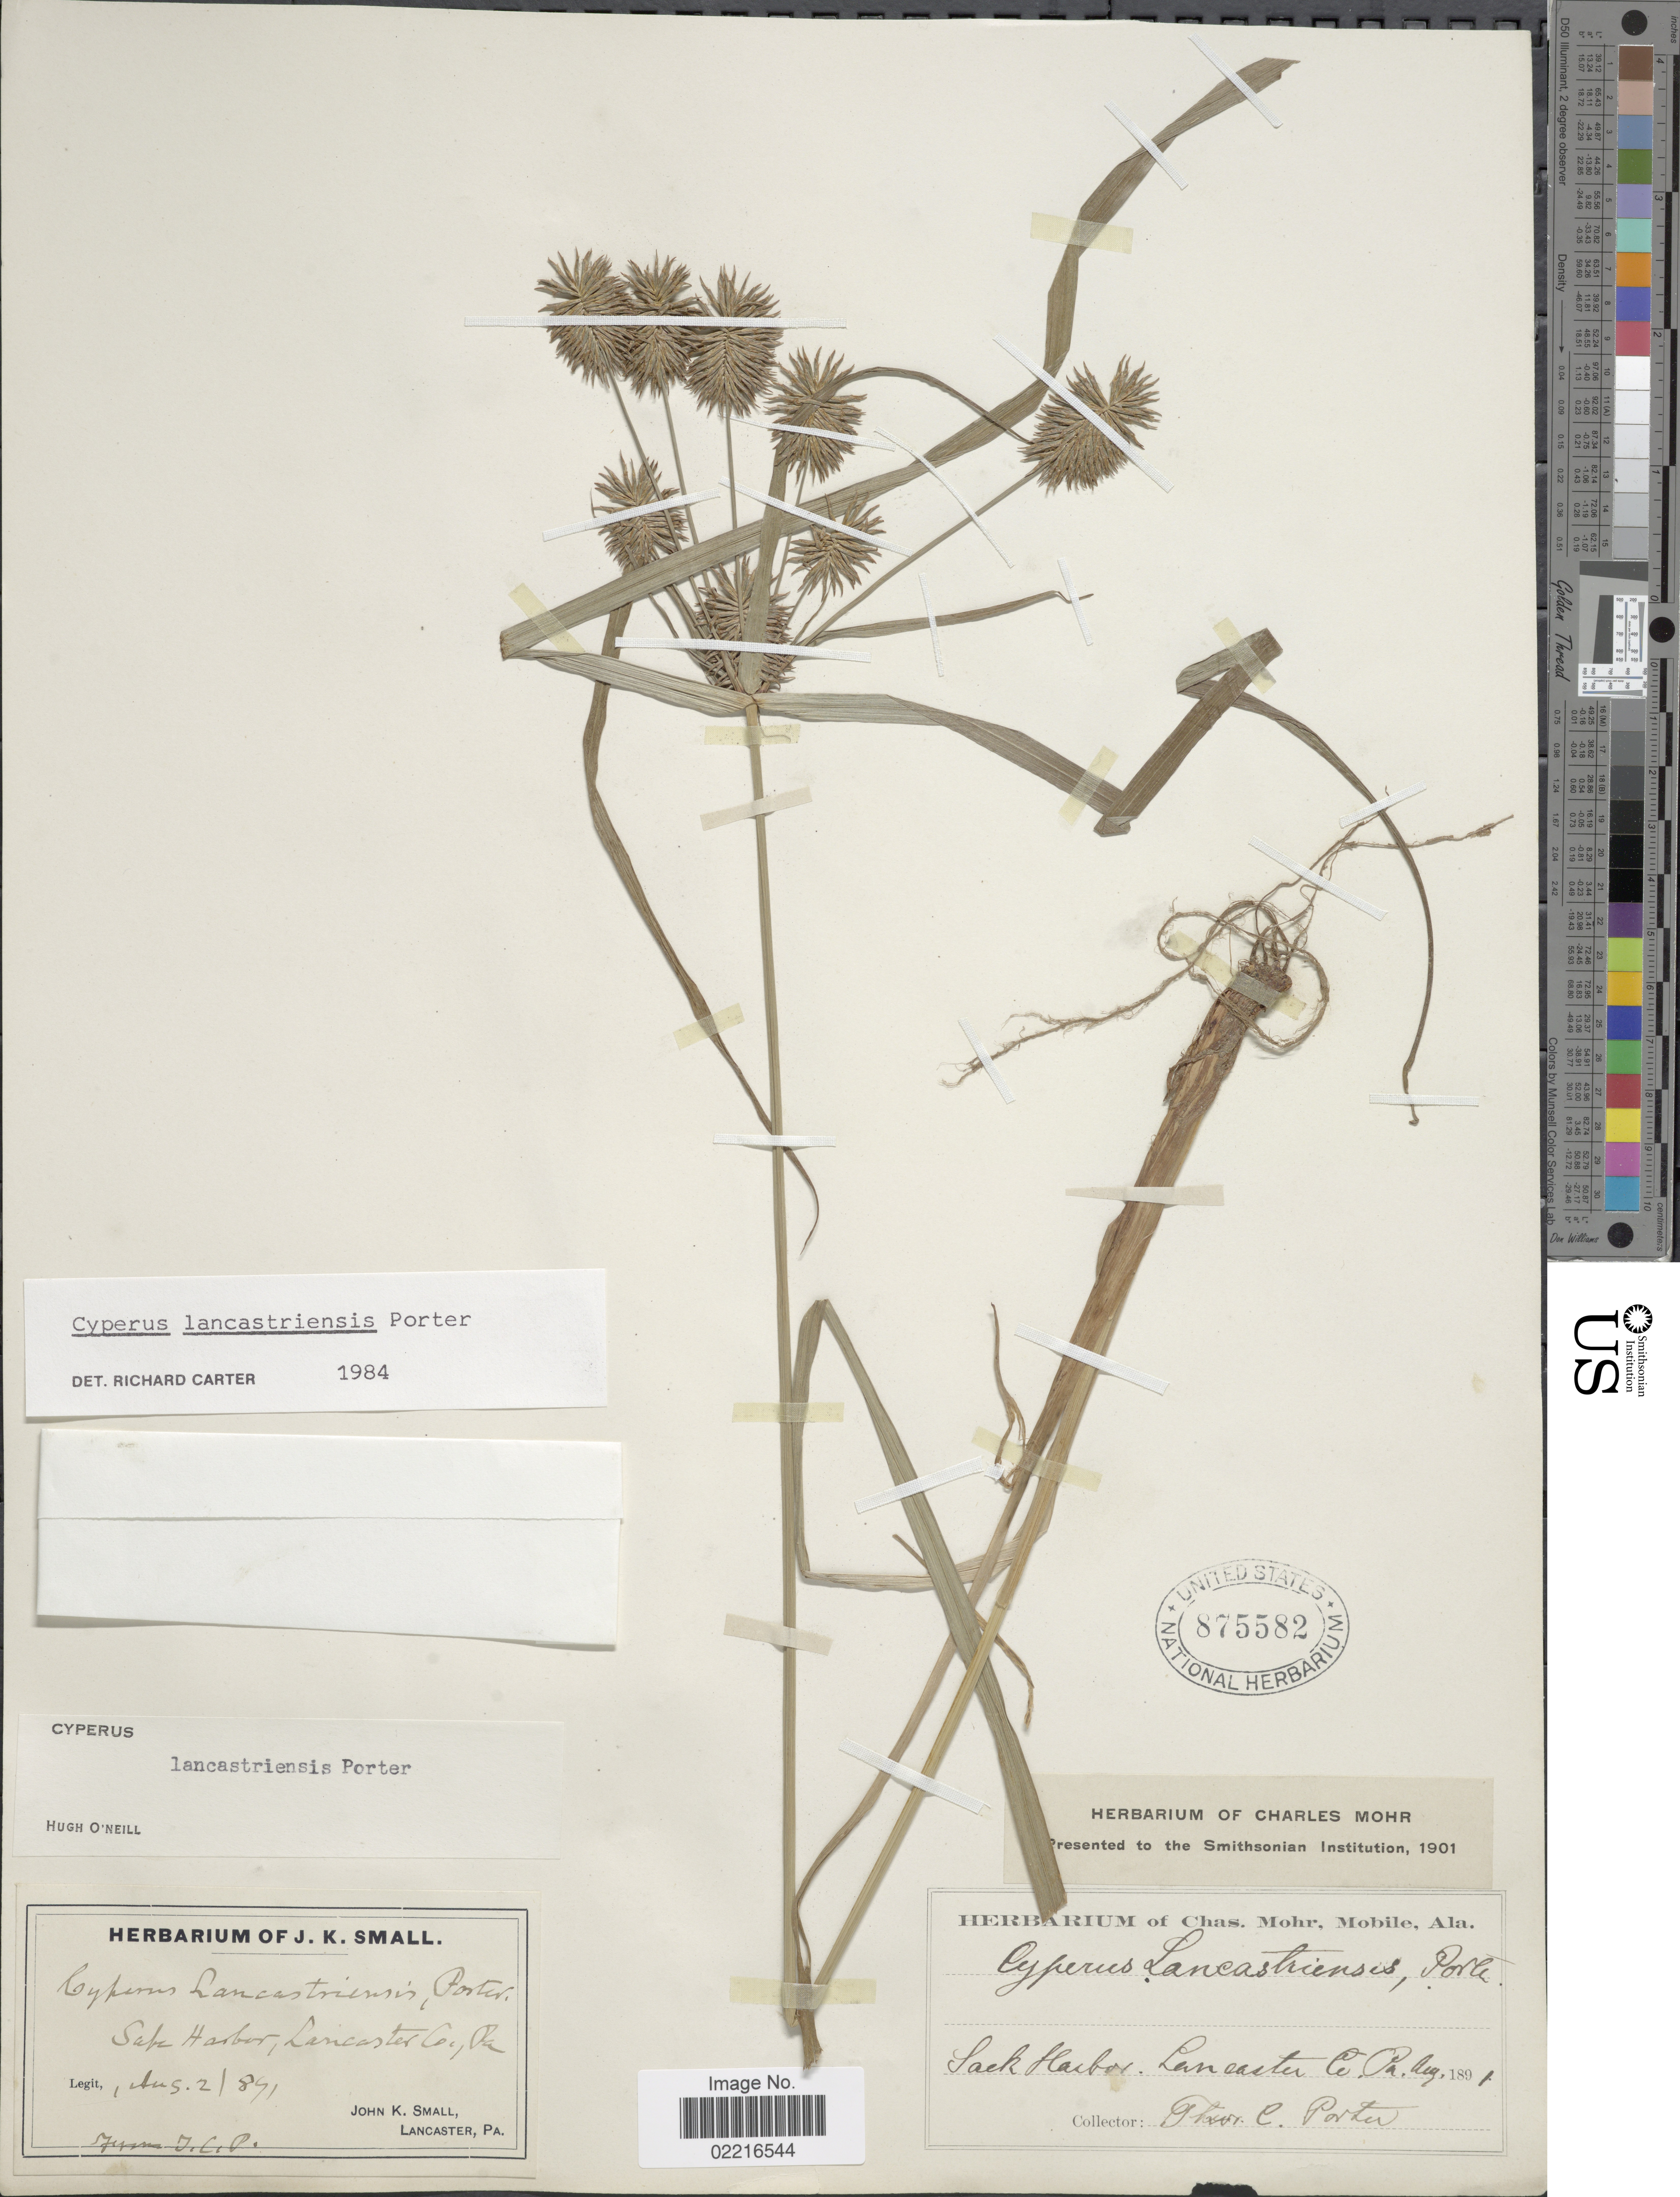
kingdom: Plantae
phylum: Tracheophyta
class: Liliopsida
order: Poales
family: Cyperaceae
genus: Cyperus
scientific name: Cyperus lancastriensis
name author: Porter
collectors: J. K. Small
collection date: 1891-08-02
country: United States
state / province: Pennsylvania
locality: Safe Harbor, Lancaster Co., Pa.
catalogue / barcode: US 875582